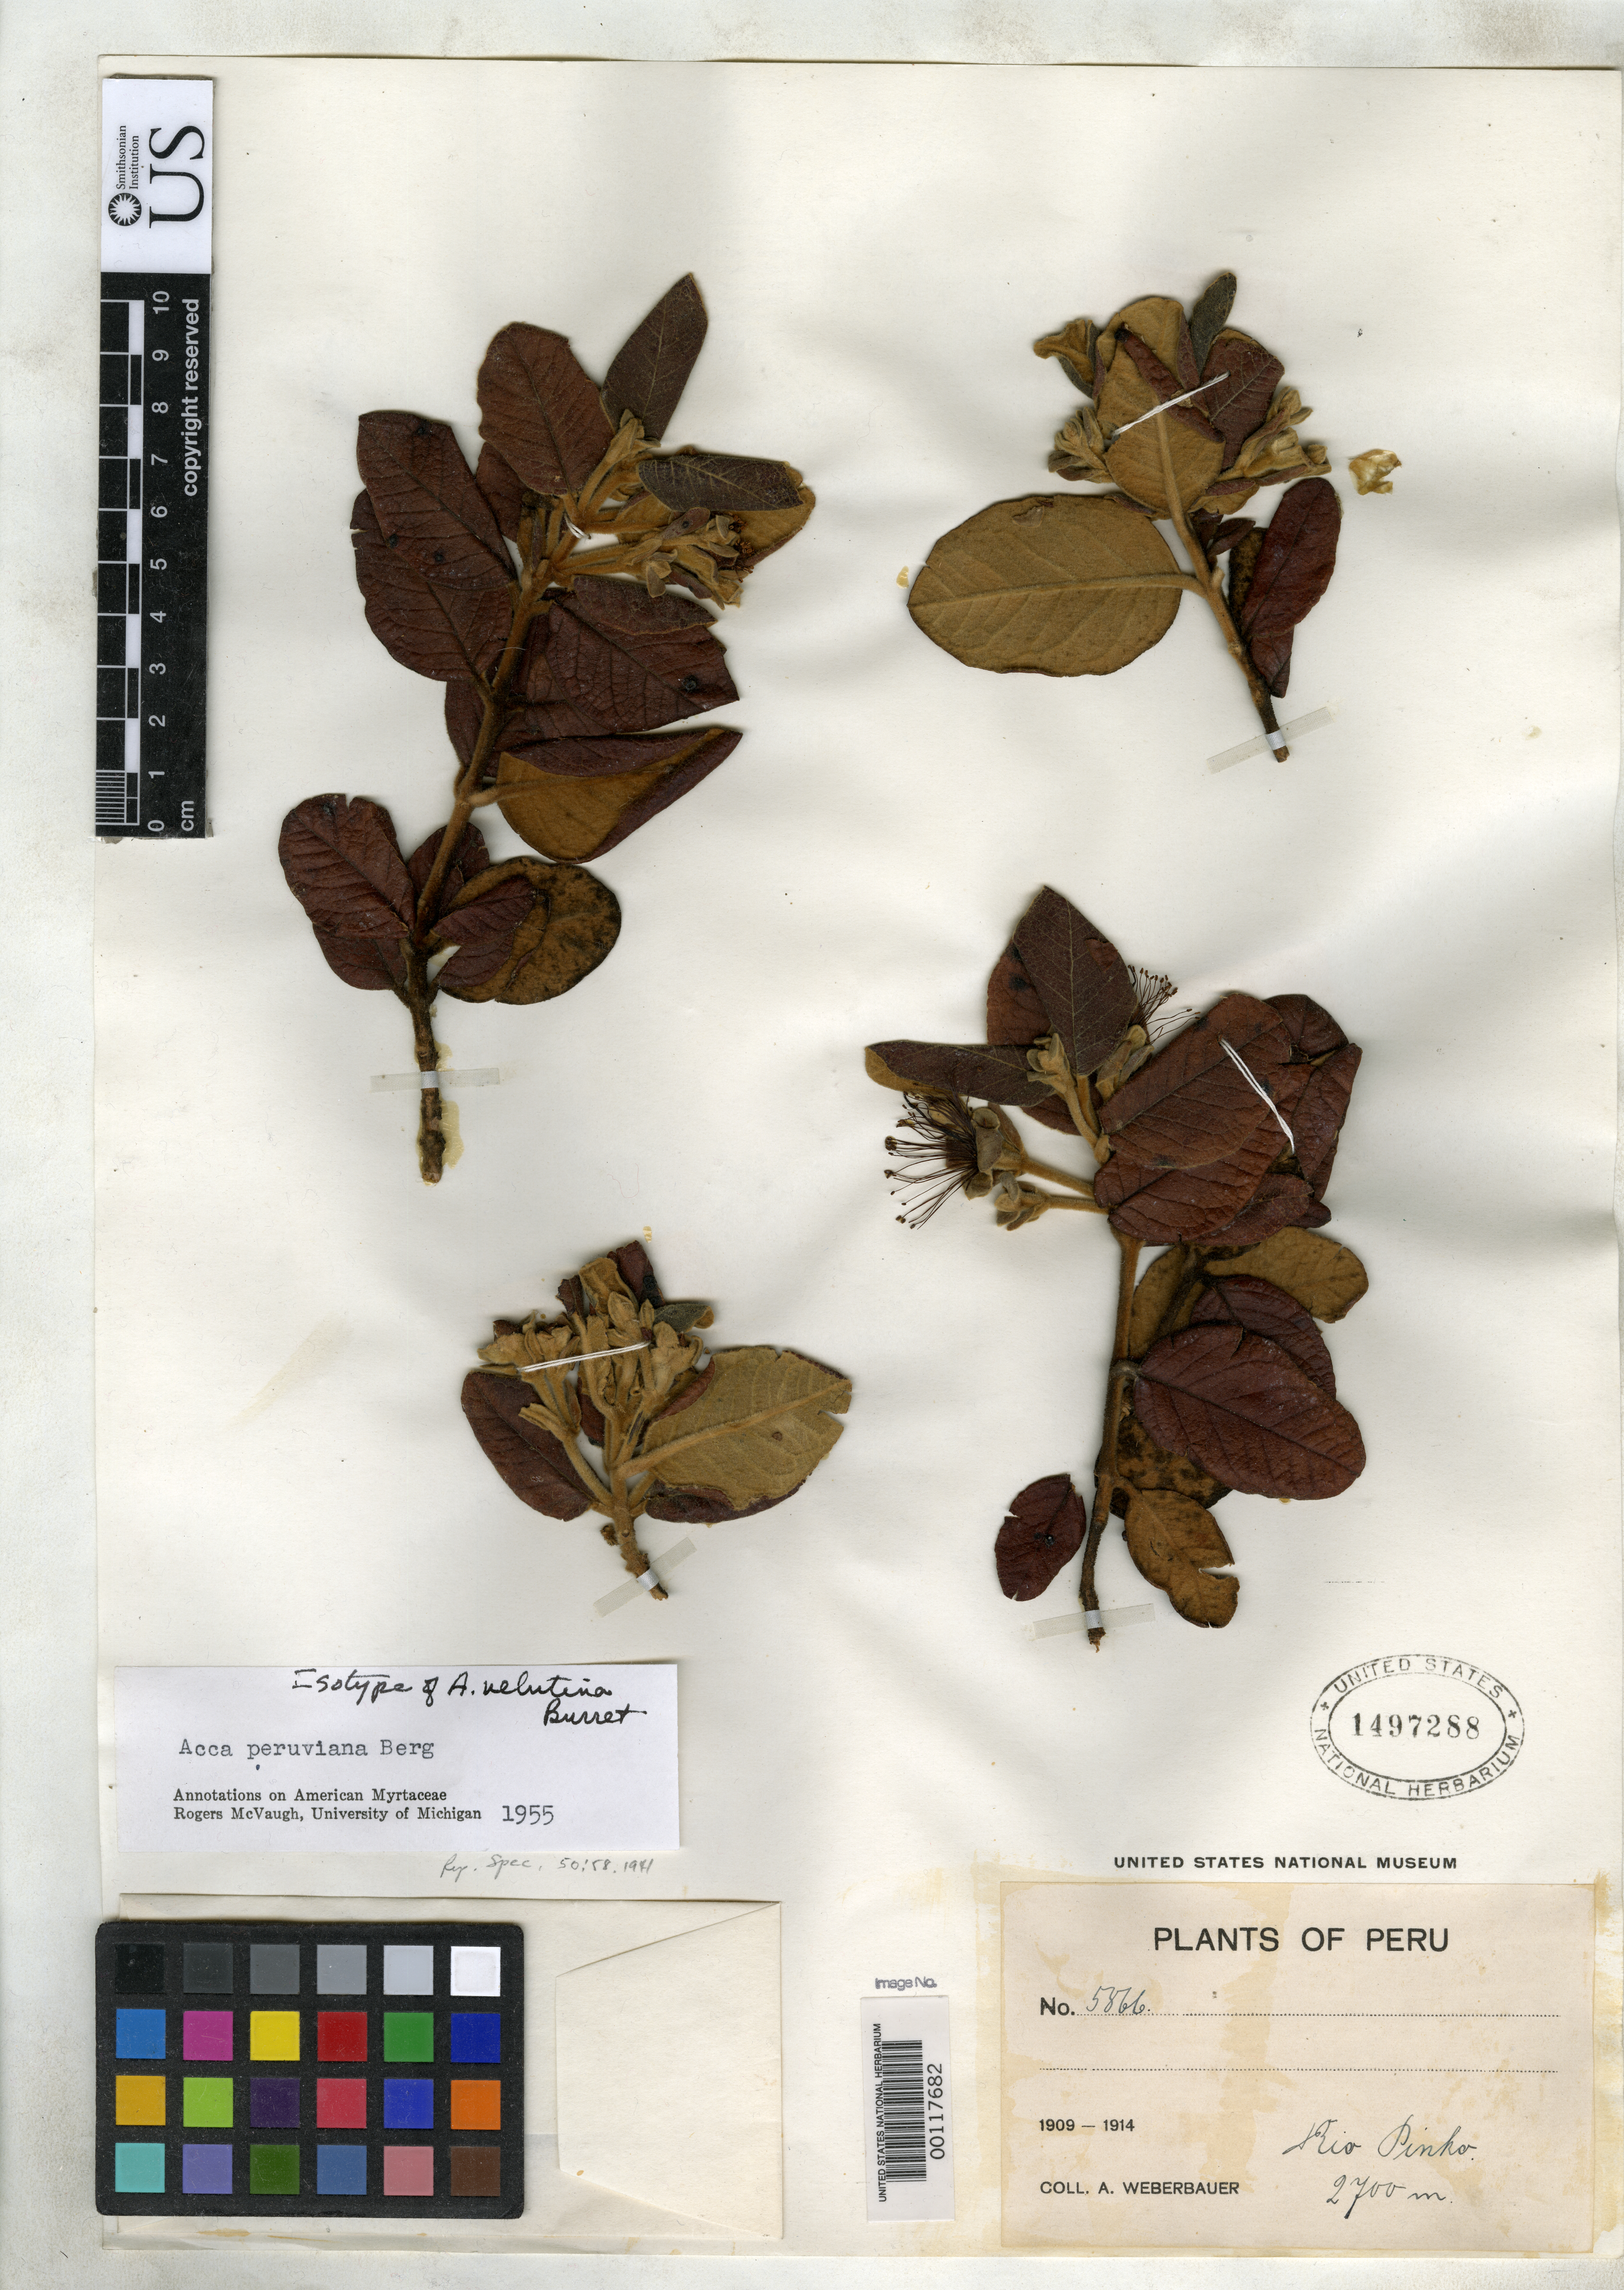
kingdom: Plantae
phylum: Tracheophyta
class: Magnoliopsida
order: Myrtales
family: Myrtaceae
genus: Acca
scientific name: Acca velutina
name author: Burret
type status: Isotype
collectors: A. Weberbauer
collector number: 5866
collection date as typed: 11 Jan 1911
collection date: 1911-01-11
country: Peru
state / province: Apurímac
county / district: Andahuaylas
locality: tal des Río Pincos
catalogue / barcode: US 1497288